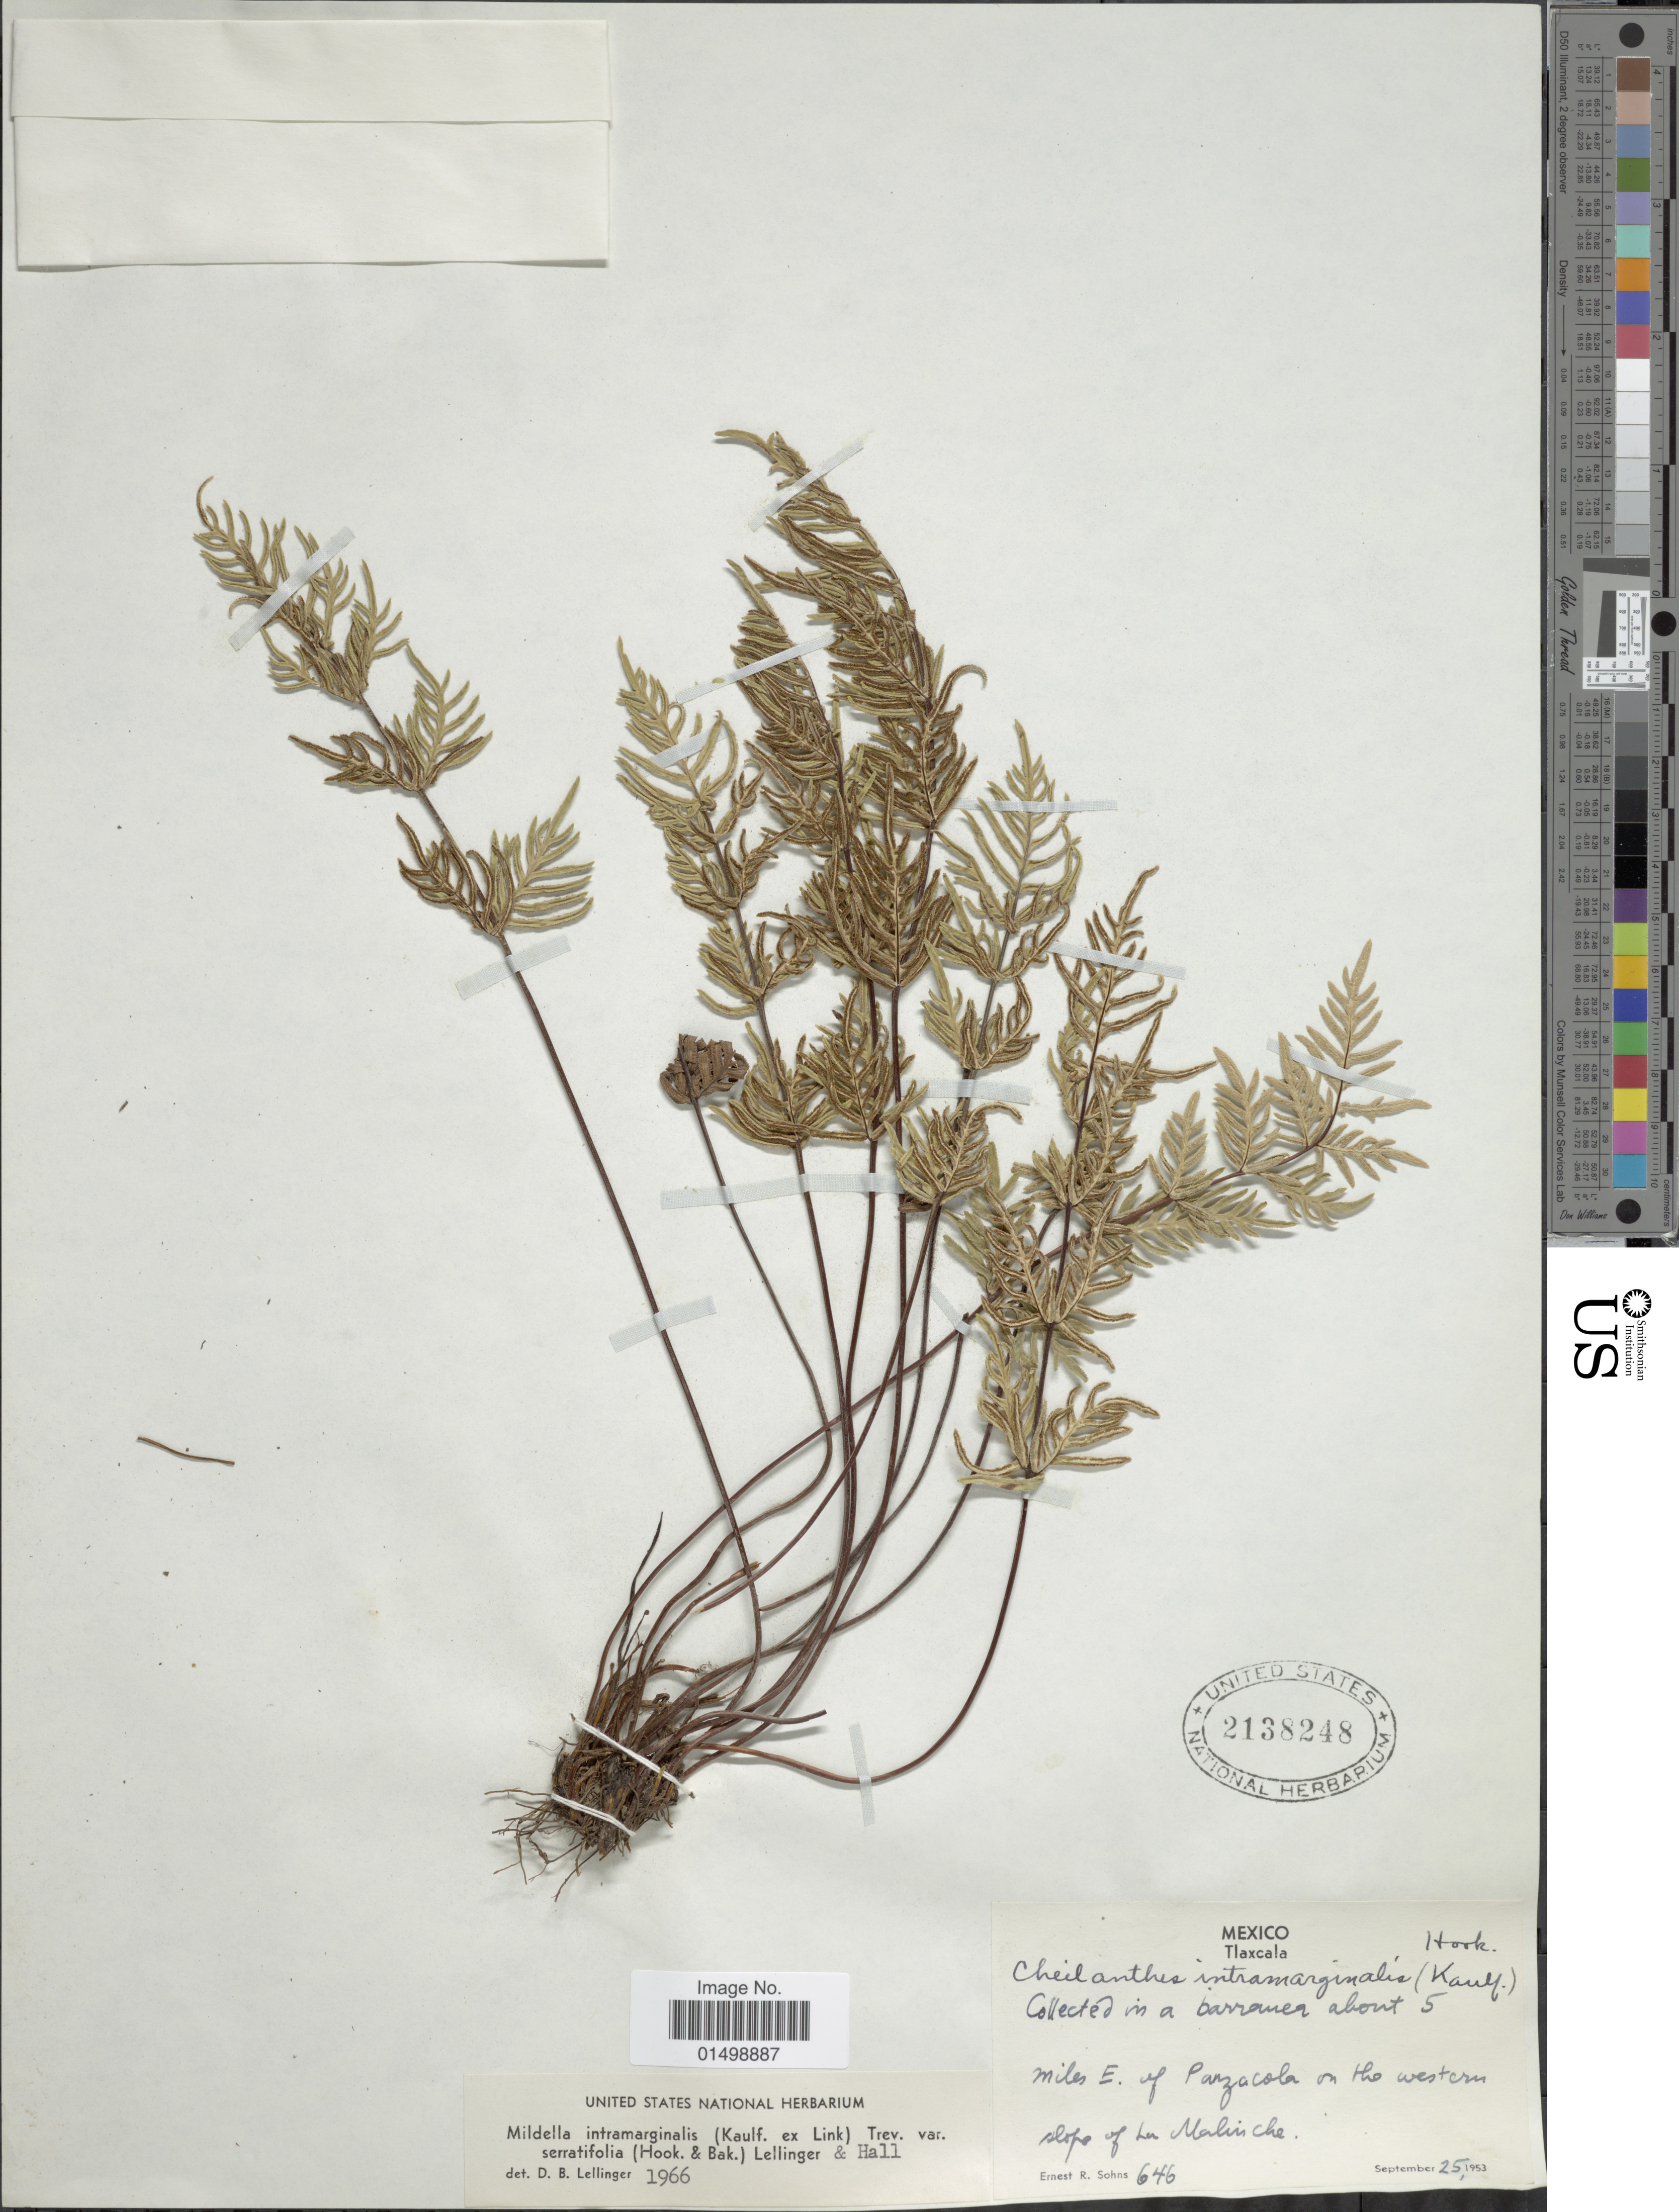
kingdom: Plantae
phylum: Tracheophyta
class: Polypodiopsida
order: Polypodiales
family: Pteridaceae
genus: Cheilanthes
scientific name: Cheilanthes intramarginalis var. serratifolia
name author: (Kaulf.) Hook.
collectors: E. R. Sohns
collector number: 646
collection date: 1953-09-25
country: Mexico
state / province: Tlaxcala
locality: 5 miles E. of Panzacola on the western slope of La Malinche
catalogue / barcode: US 2138248